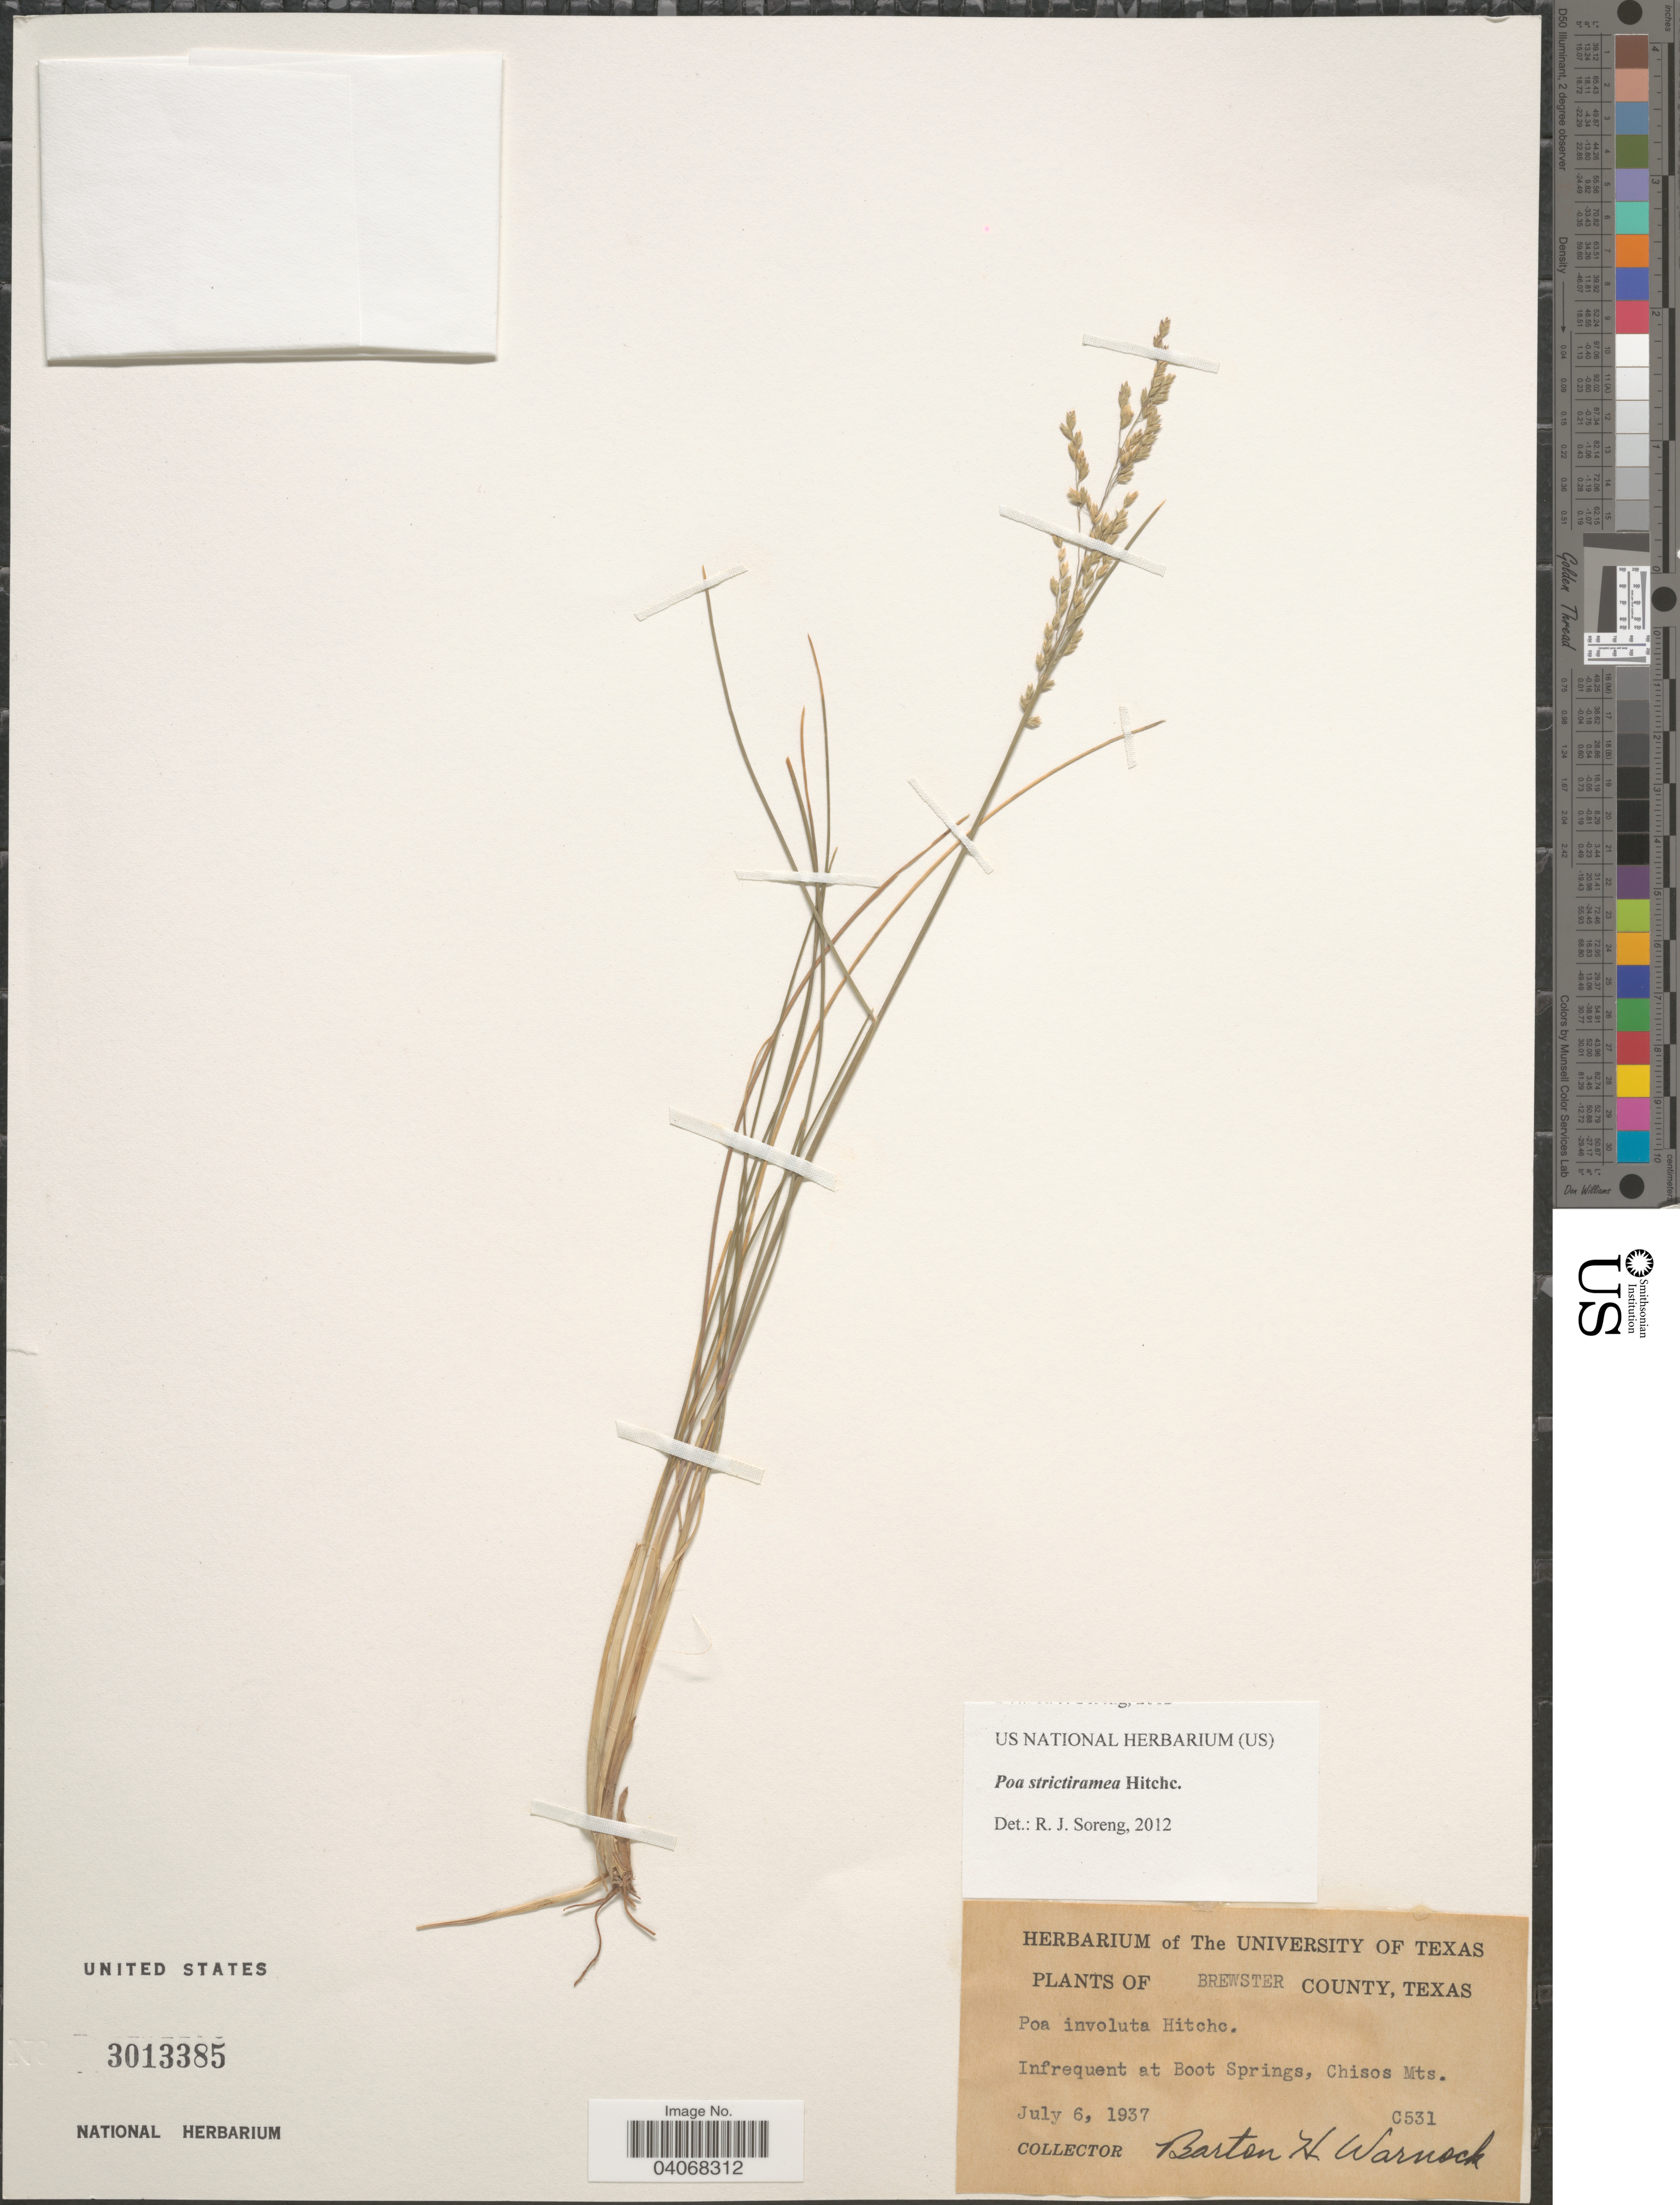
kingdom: Plantae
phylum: Tracheophyta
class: Liliopsida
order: Poales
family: Poaceae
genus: Poa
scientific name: Poa strictiramea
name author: Hitchc.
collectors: B. H. Warnock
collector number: C531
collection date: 1937-07-06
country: United States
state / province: Texas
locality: Brewster County. Infrequent at Boot Springs, Chisos Mts.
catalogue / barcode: US 3013385